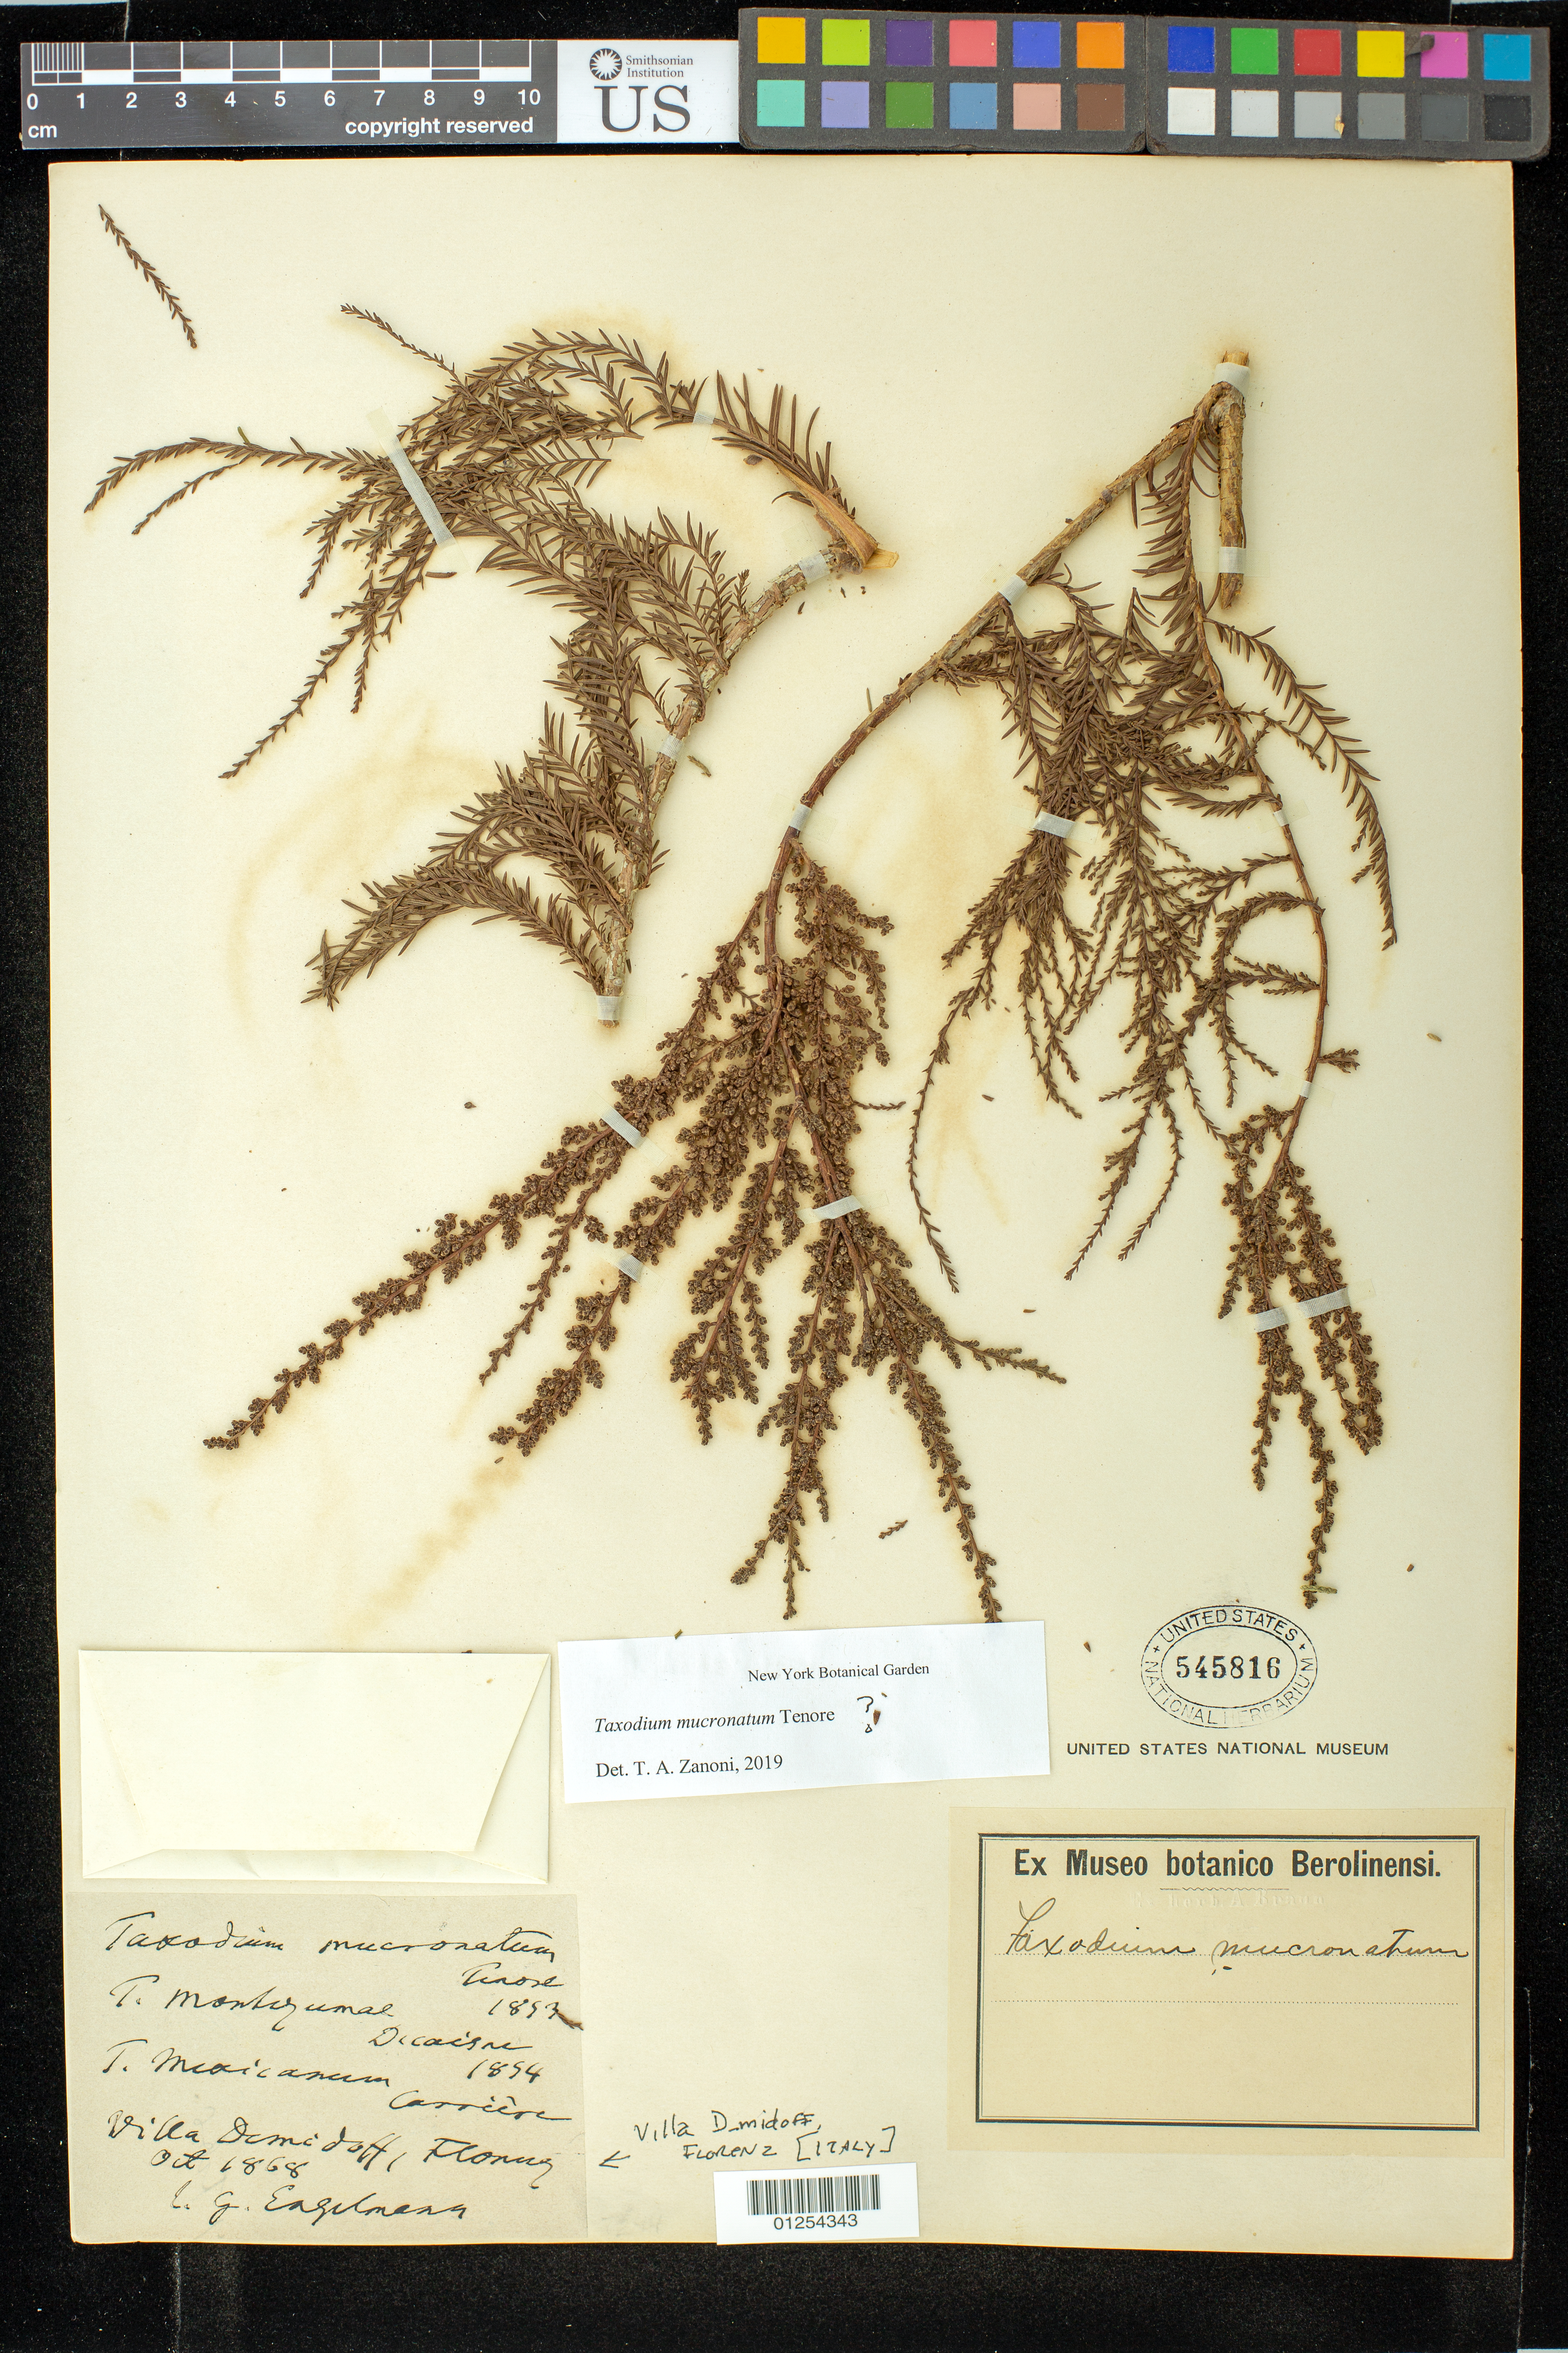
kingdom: Plantae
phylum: Tracheophyta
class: Pinopsida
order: Pinales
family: Cupressaceae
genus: Taxodium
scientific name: Taxodium mucronatum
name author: Ten.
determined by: Zanoni, T. A., (NY), New York Botanical Garden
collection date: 1868-10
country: Italy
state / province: Tuscany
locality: Villa Demidoff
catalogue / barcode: US 545816